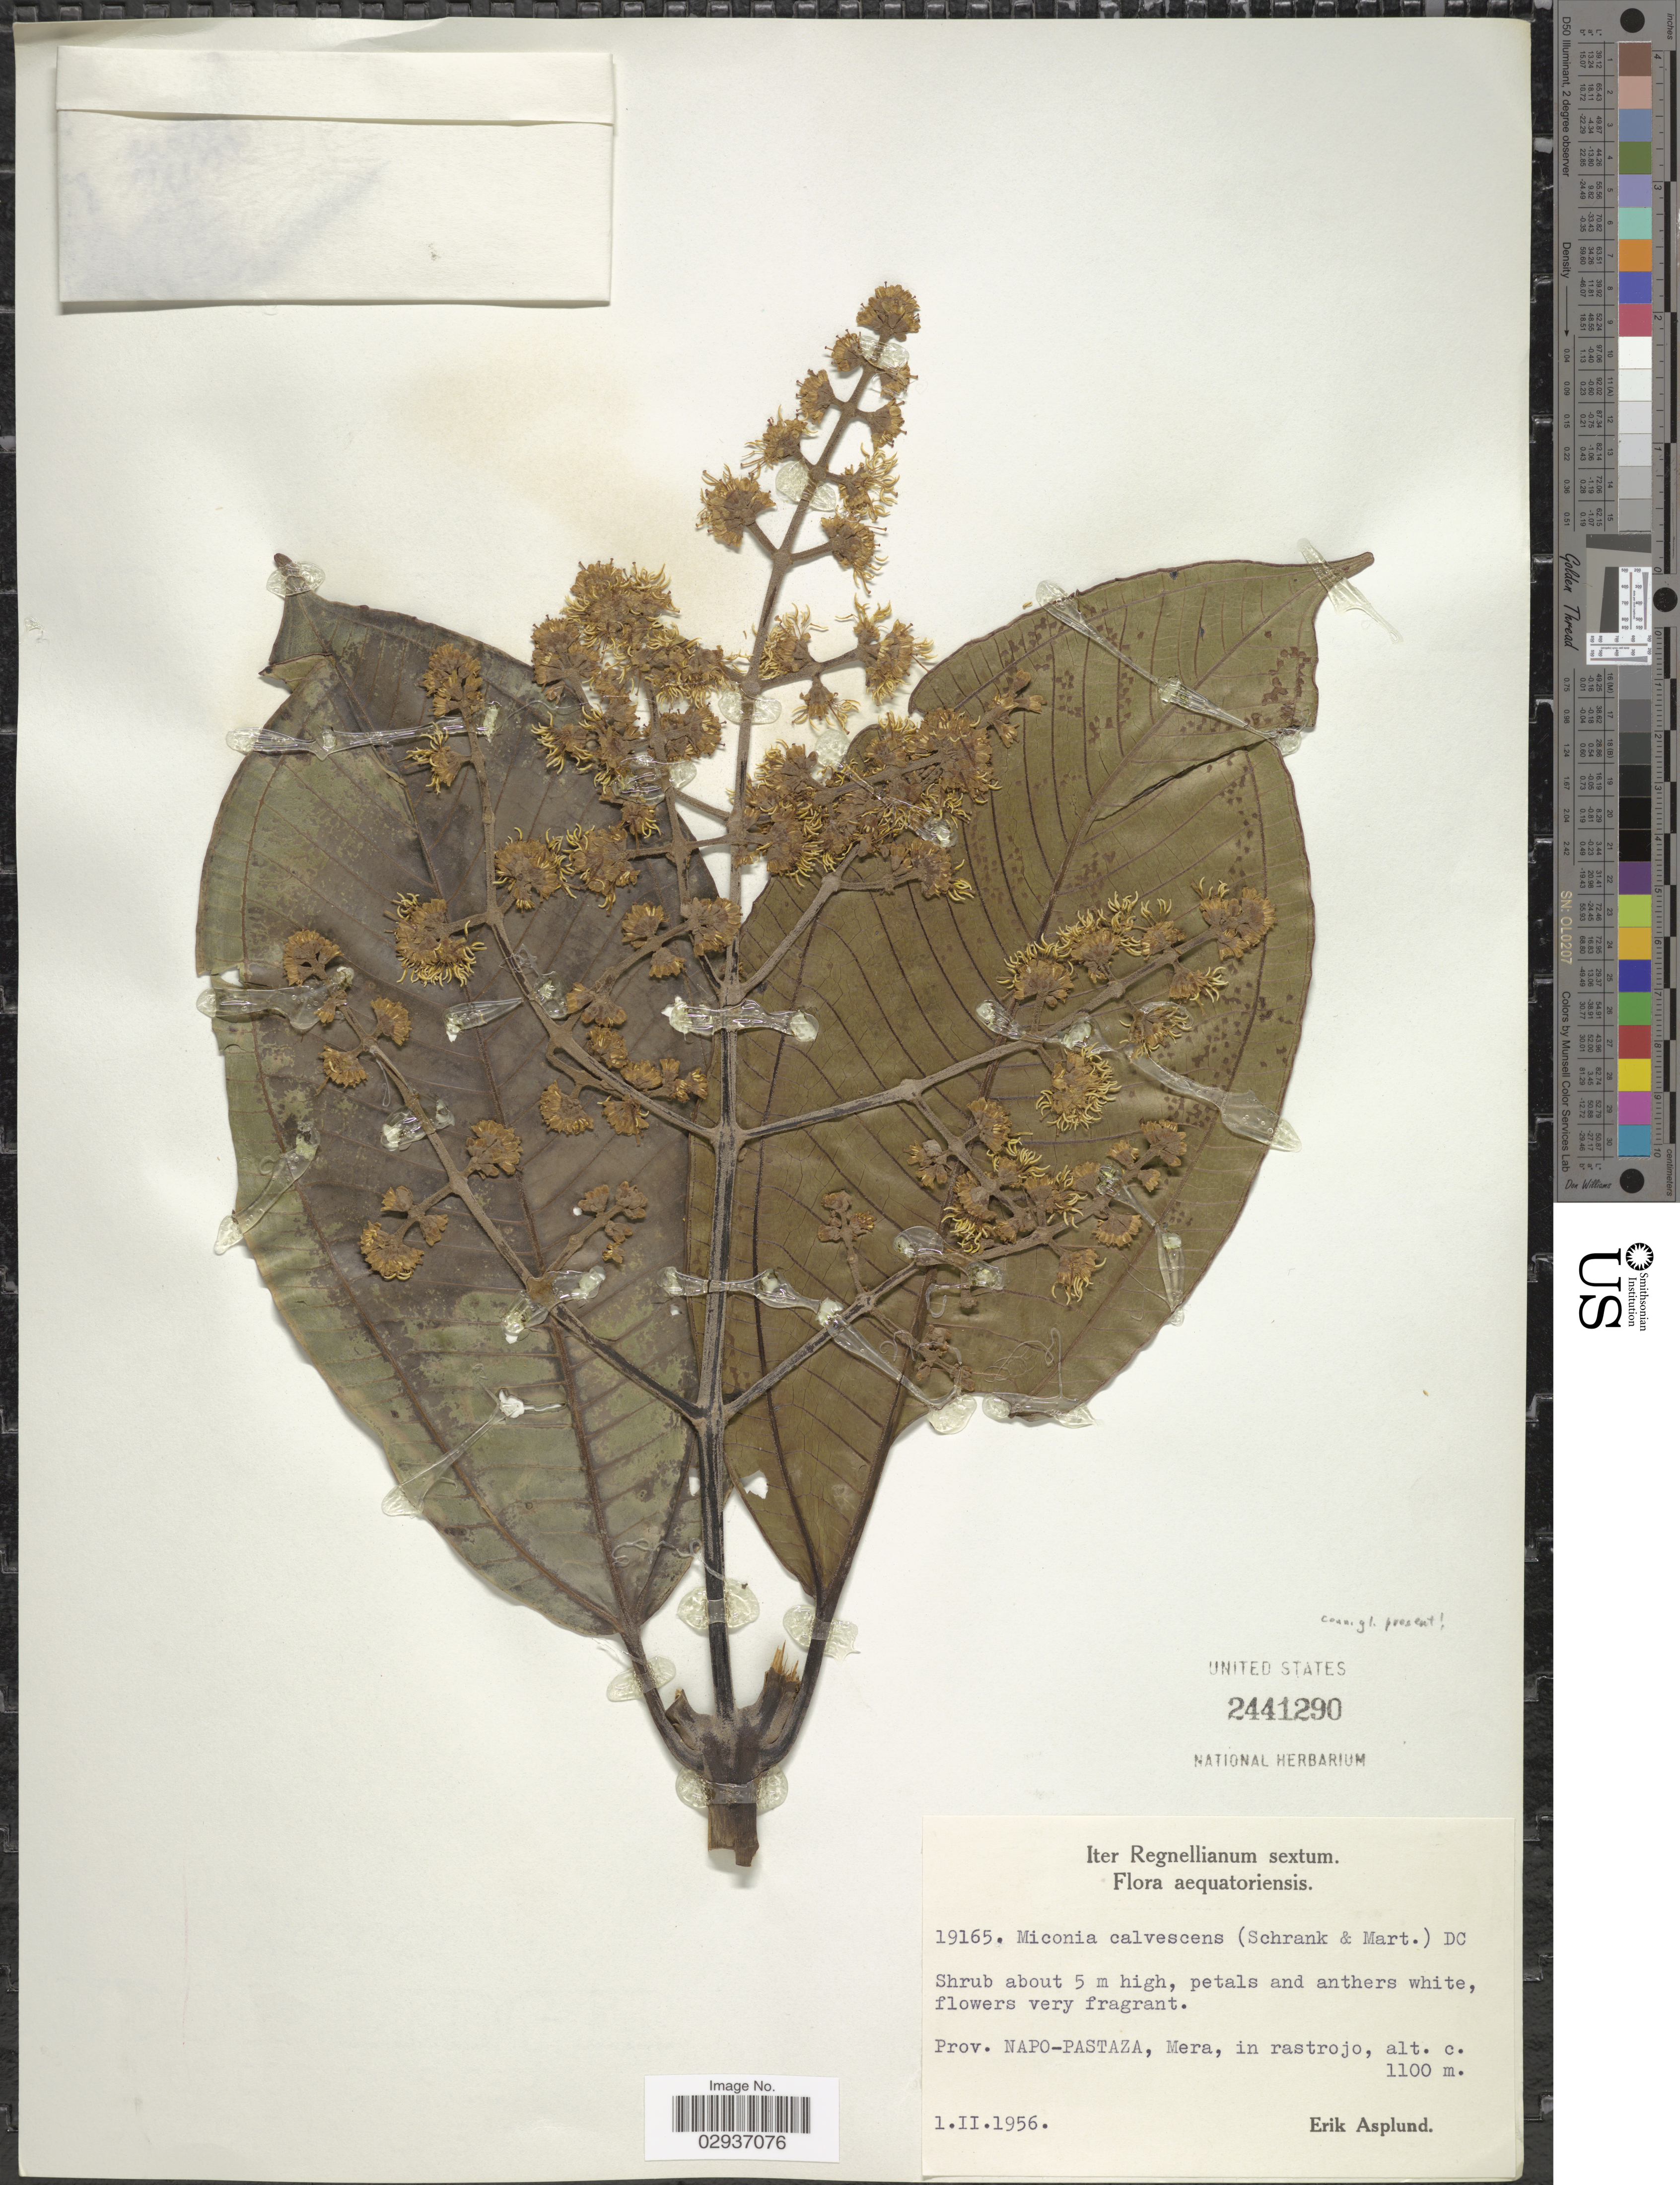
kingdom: Plantae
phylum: Tracheophyta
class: Magnoliopsida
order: Myrtales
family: Melastomataceae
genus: Miconia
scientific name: Miconia calvescens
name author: DC.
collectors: E. Asplund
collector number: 19165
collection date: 1956-02-01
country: Ecuador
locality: Prov. Napo-Pastaza, Mera.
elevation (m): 1100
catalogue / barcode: US 2441290